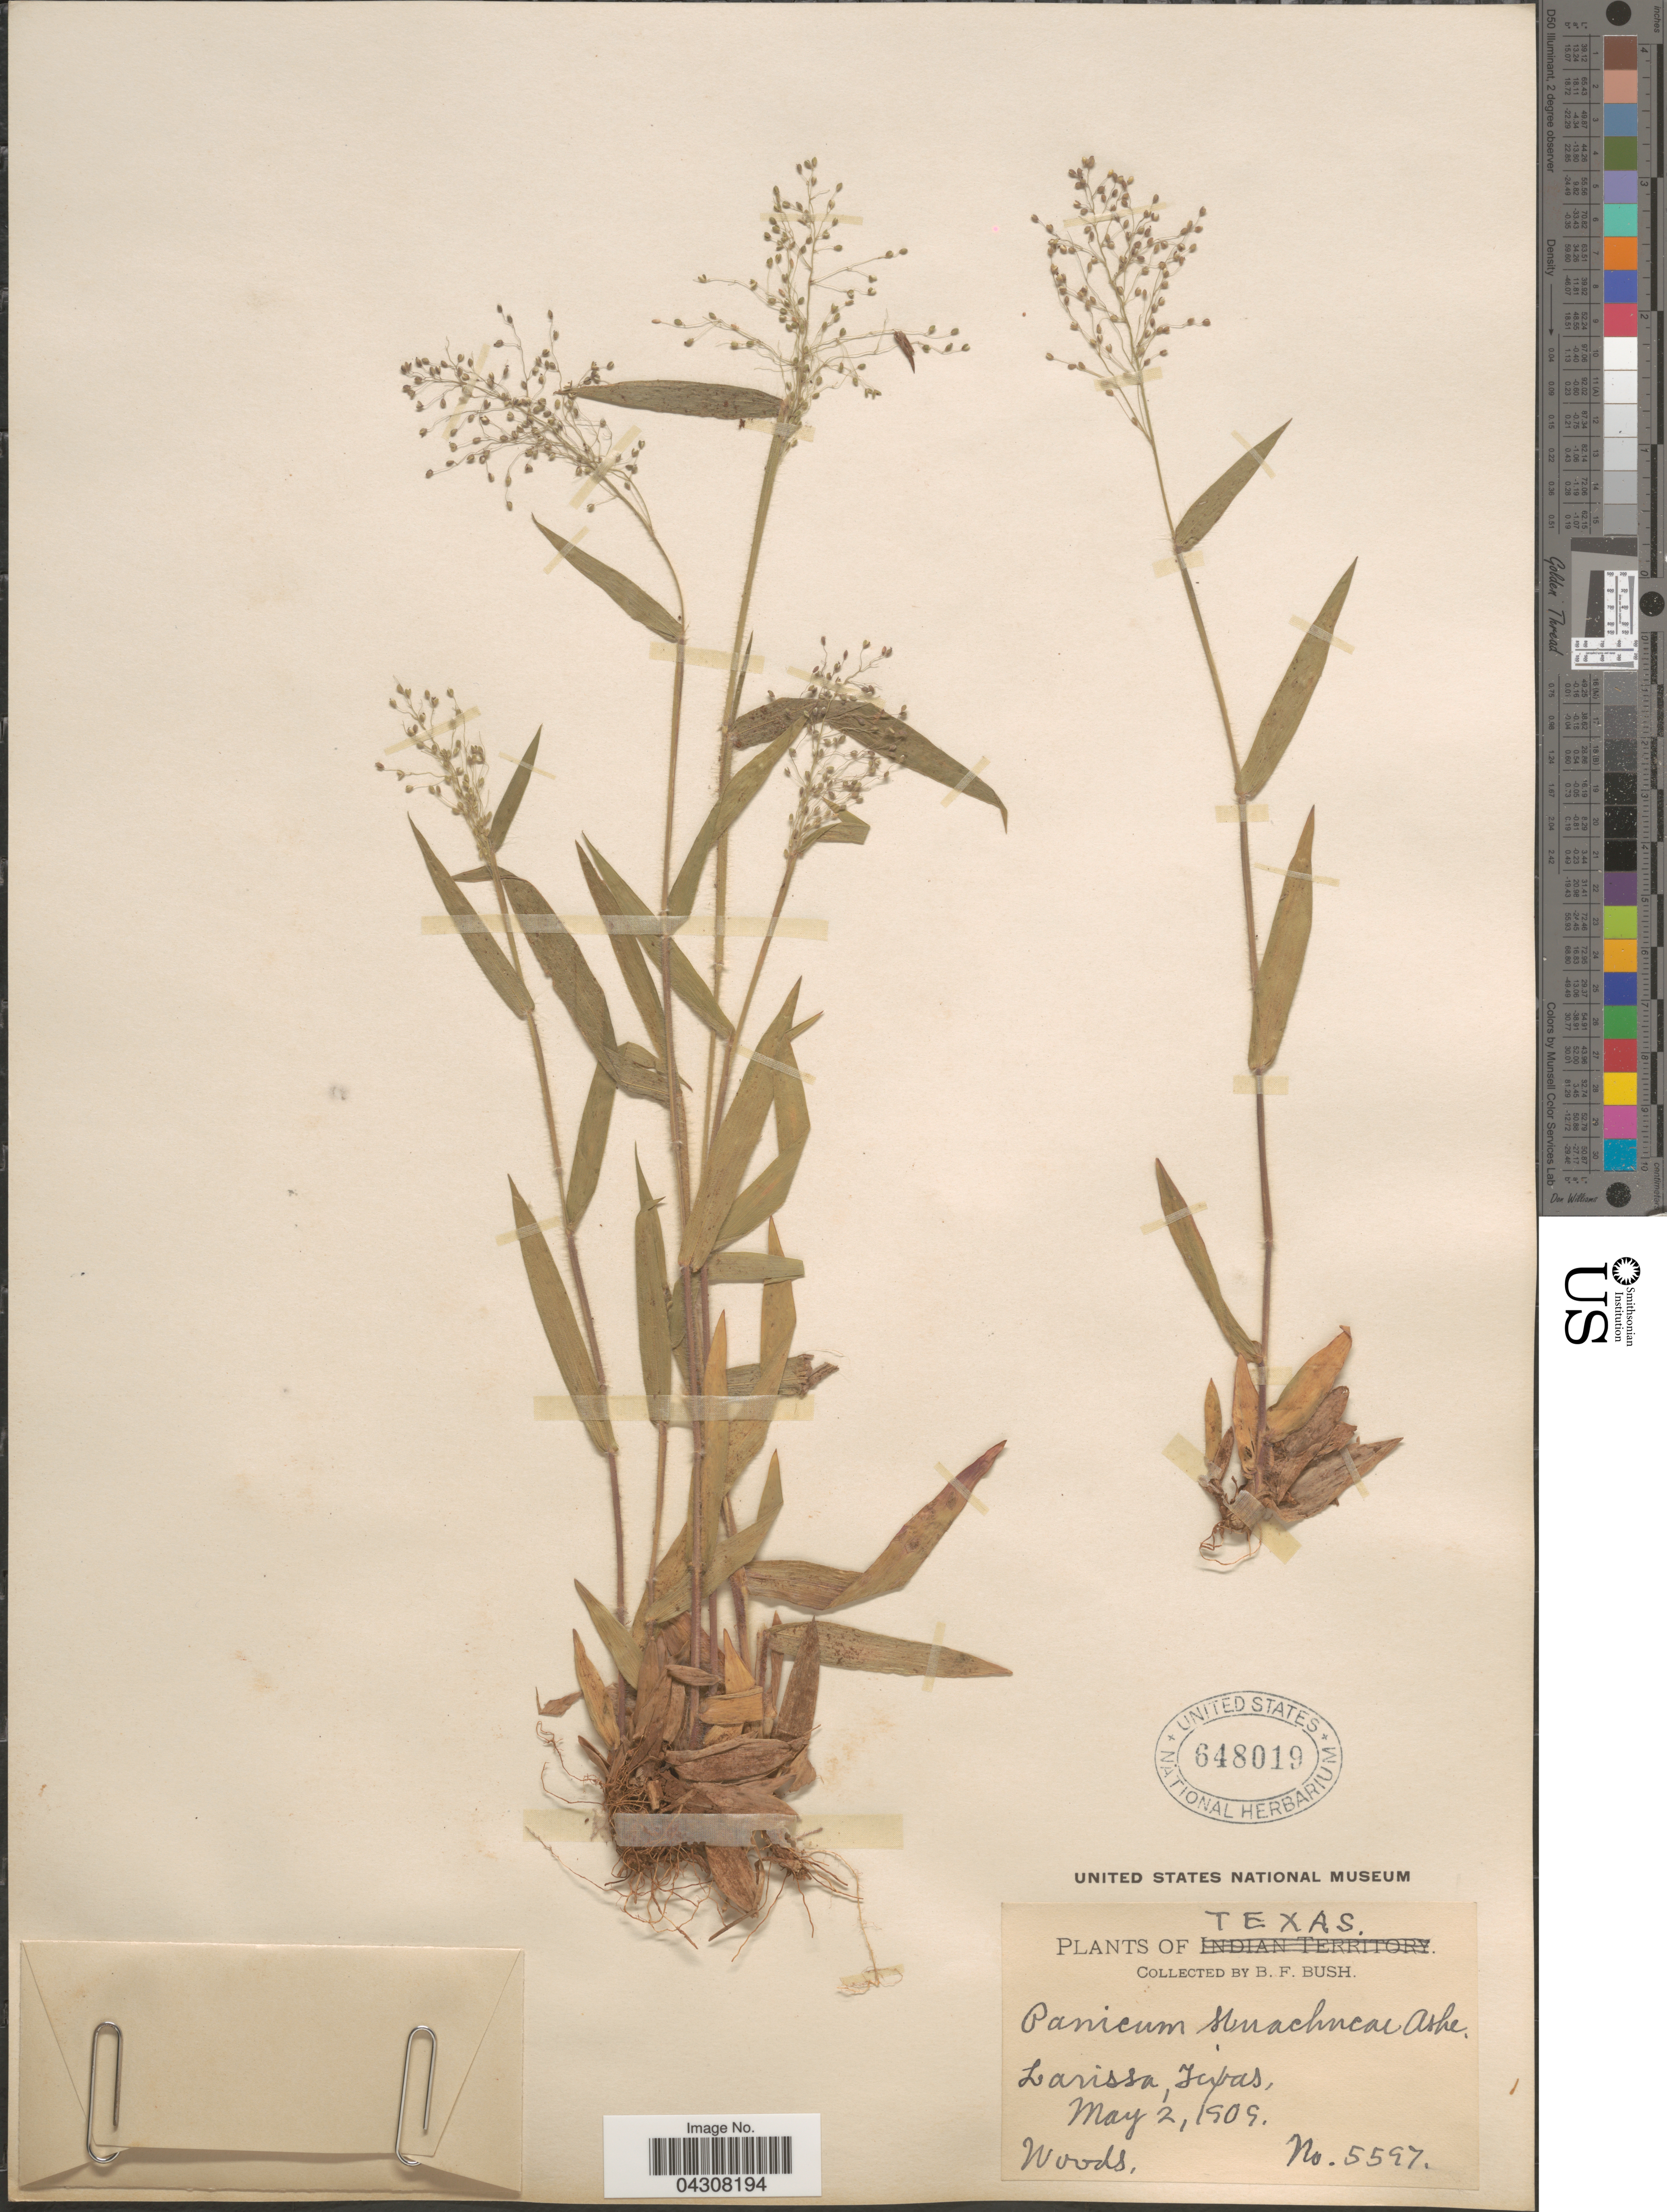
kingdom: Plantae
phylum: Tracheophyta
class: Liliopsida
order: Poales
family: Poaceae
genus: Dichanthelium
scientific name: Dichanthelium acuminatum var. acuminatum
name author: (Sw.) Gould & C.A. Clark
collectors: B. F. Bush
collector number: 5597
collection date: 1909-05-02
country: United States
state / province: Texas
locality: Larissa.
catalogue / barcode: US 648019